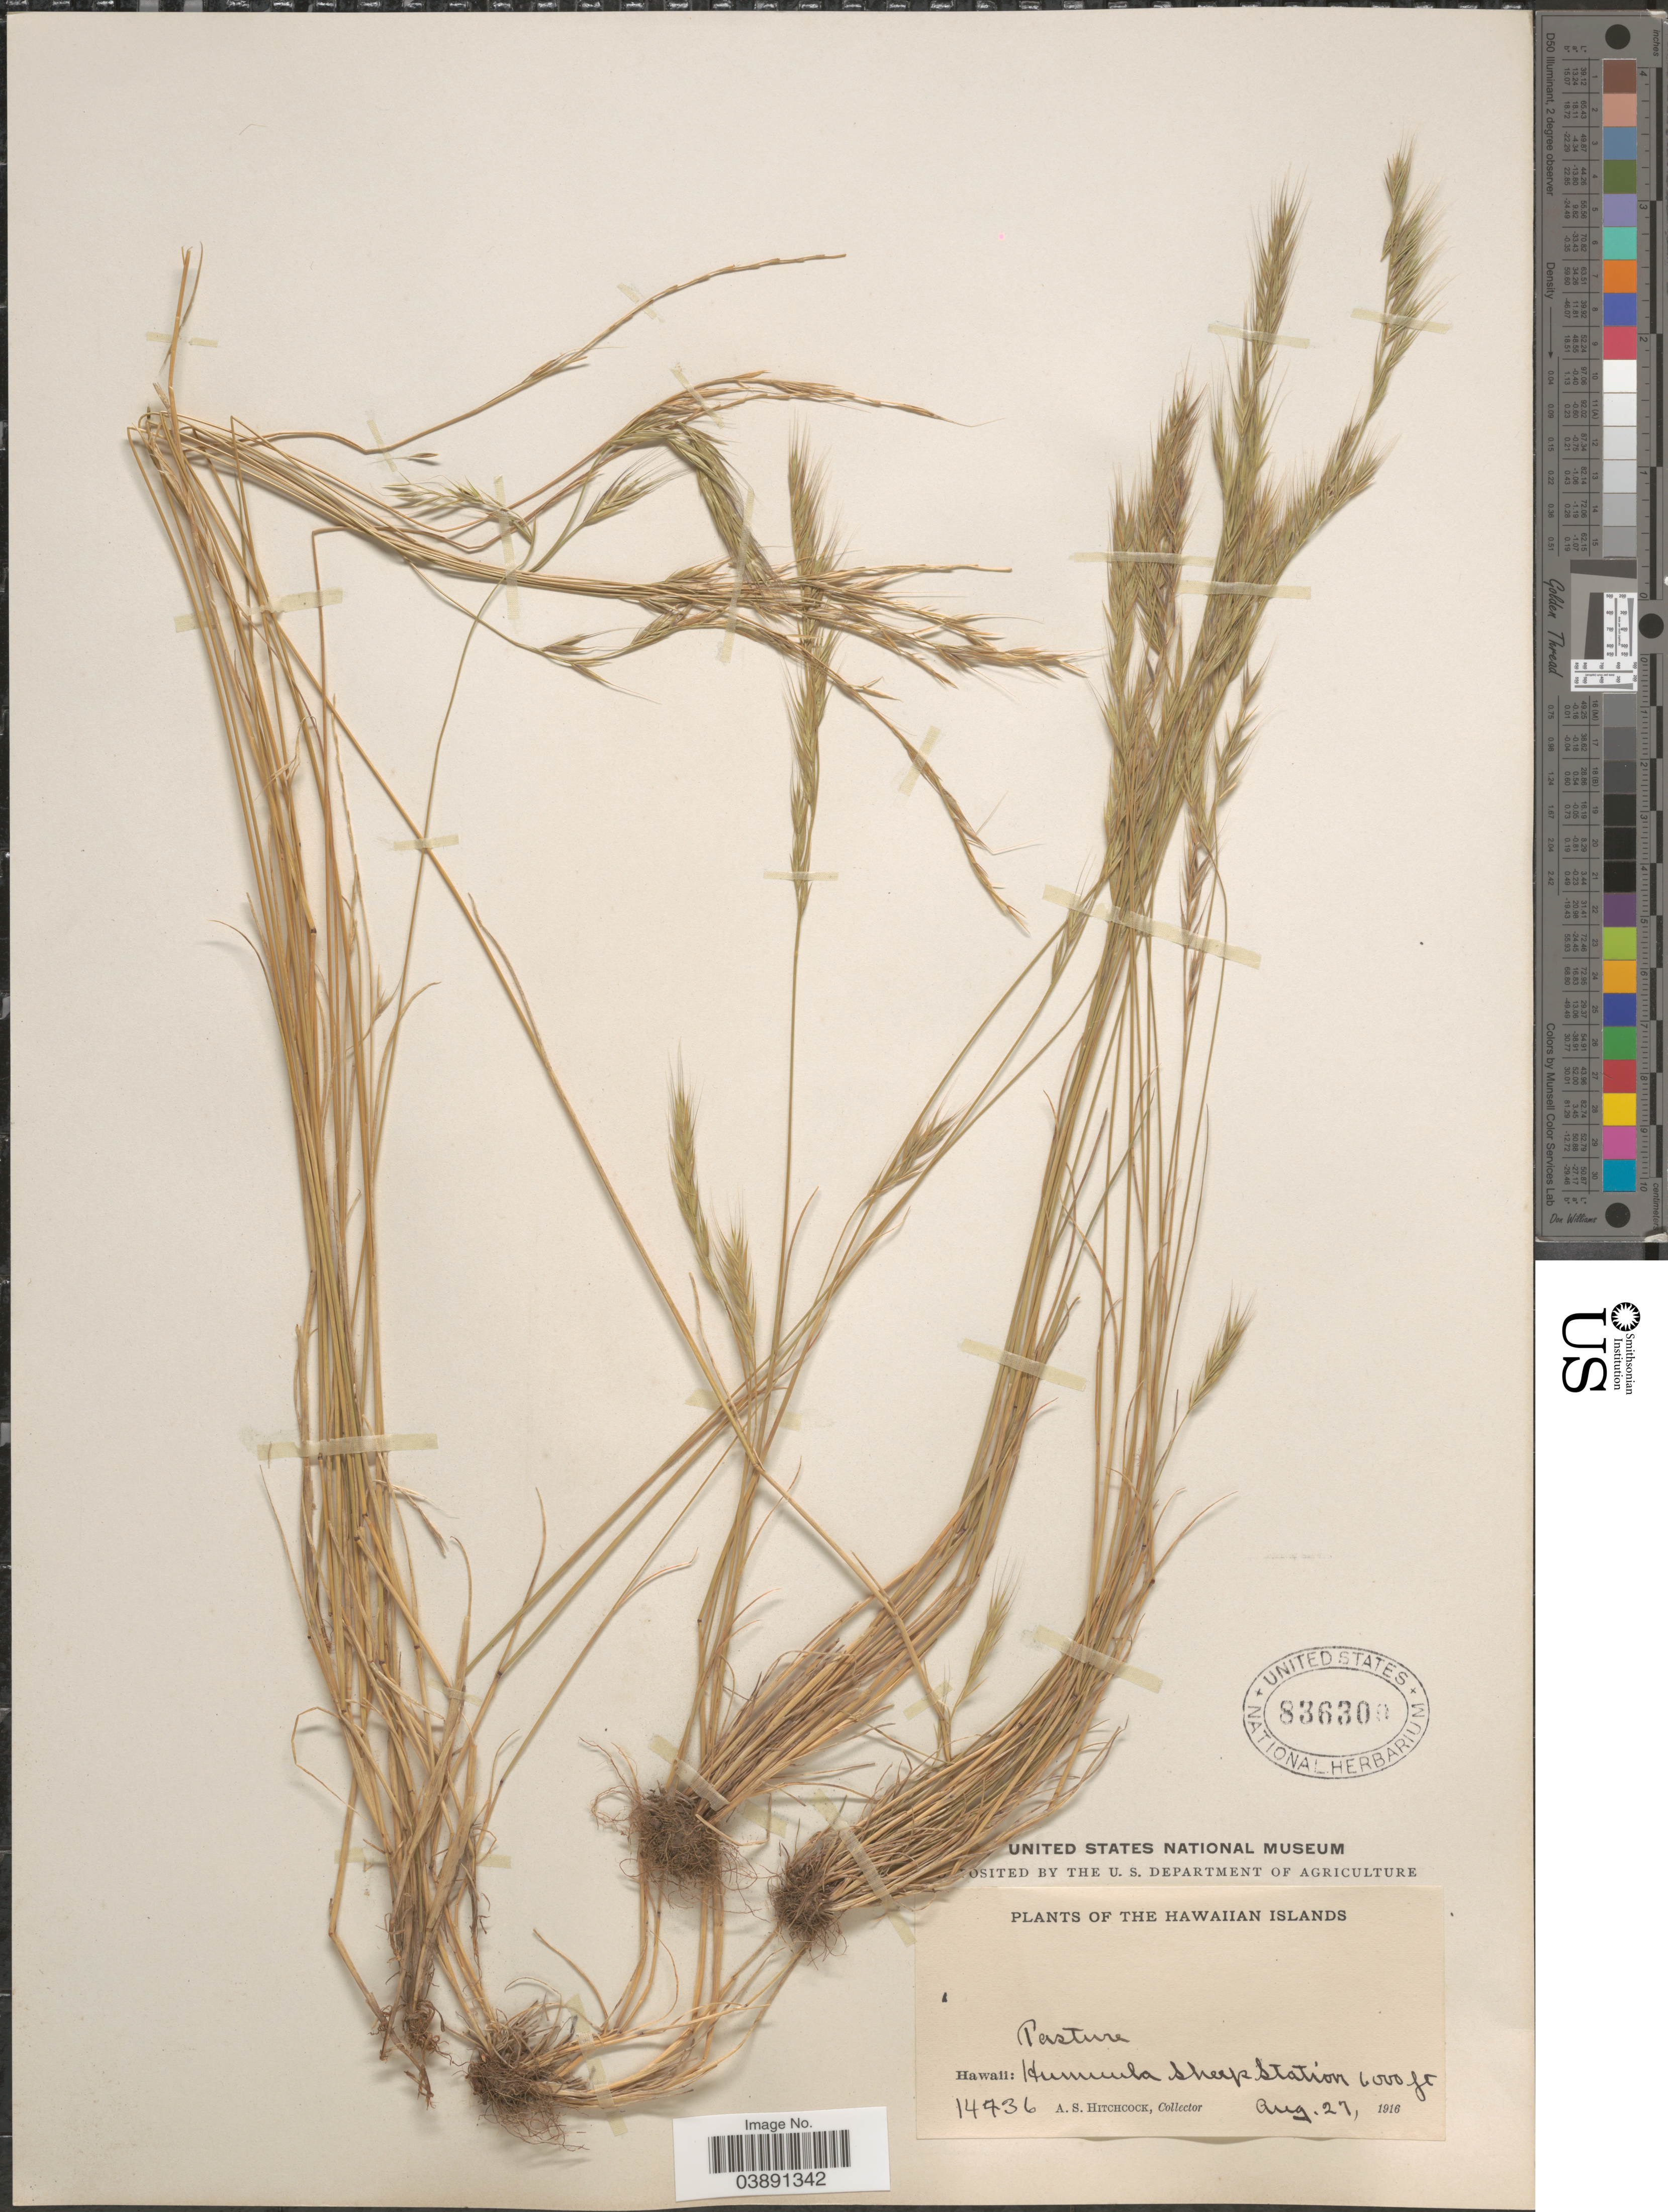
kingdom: Plantae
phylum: Tracheophyta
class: Liliopsida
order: Poales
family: Poaceae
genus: Festuca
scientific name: Festuca bromoides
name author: L.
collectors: A. S. Hitchcock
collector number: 14936*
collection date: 1916-08-27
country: United States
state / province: Hawaii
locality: The Hawaiian Islands. Humuula Sheep Station.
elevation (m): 1829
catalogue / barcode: US 836300